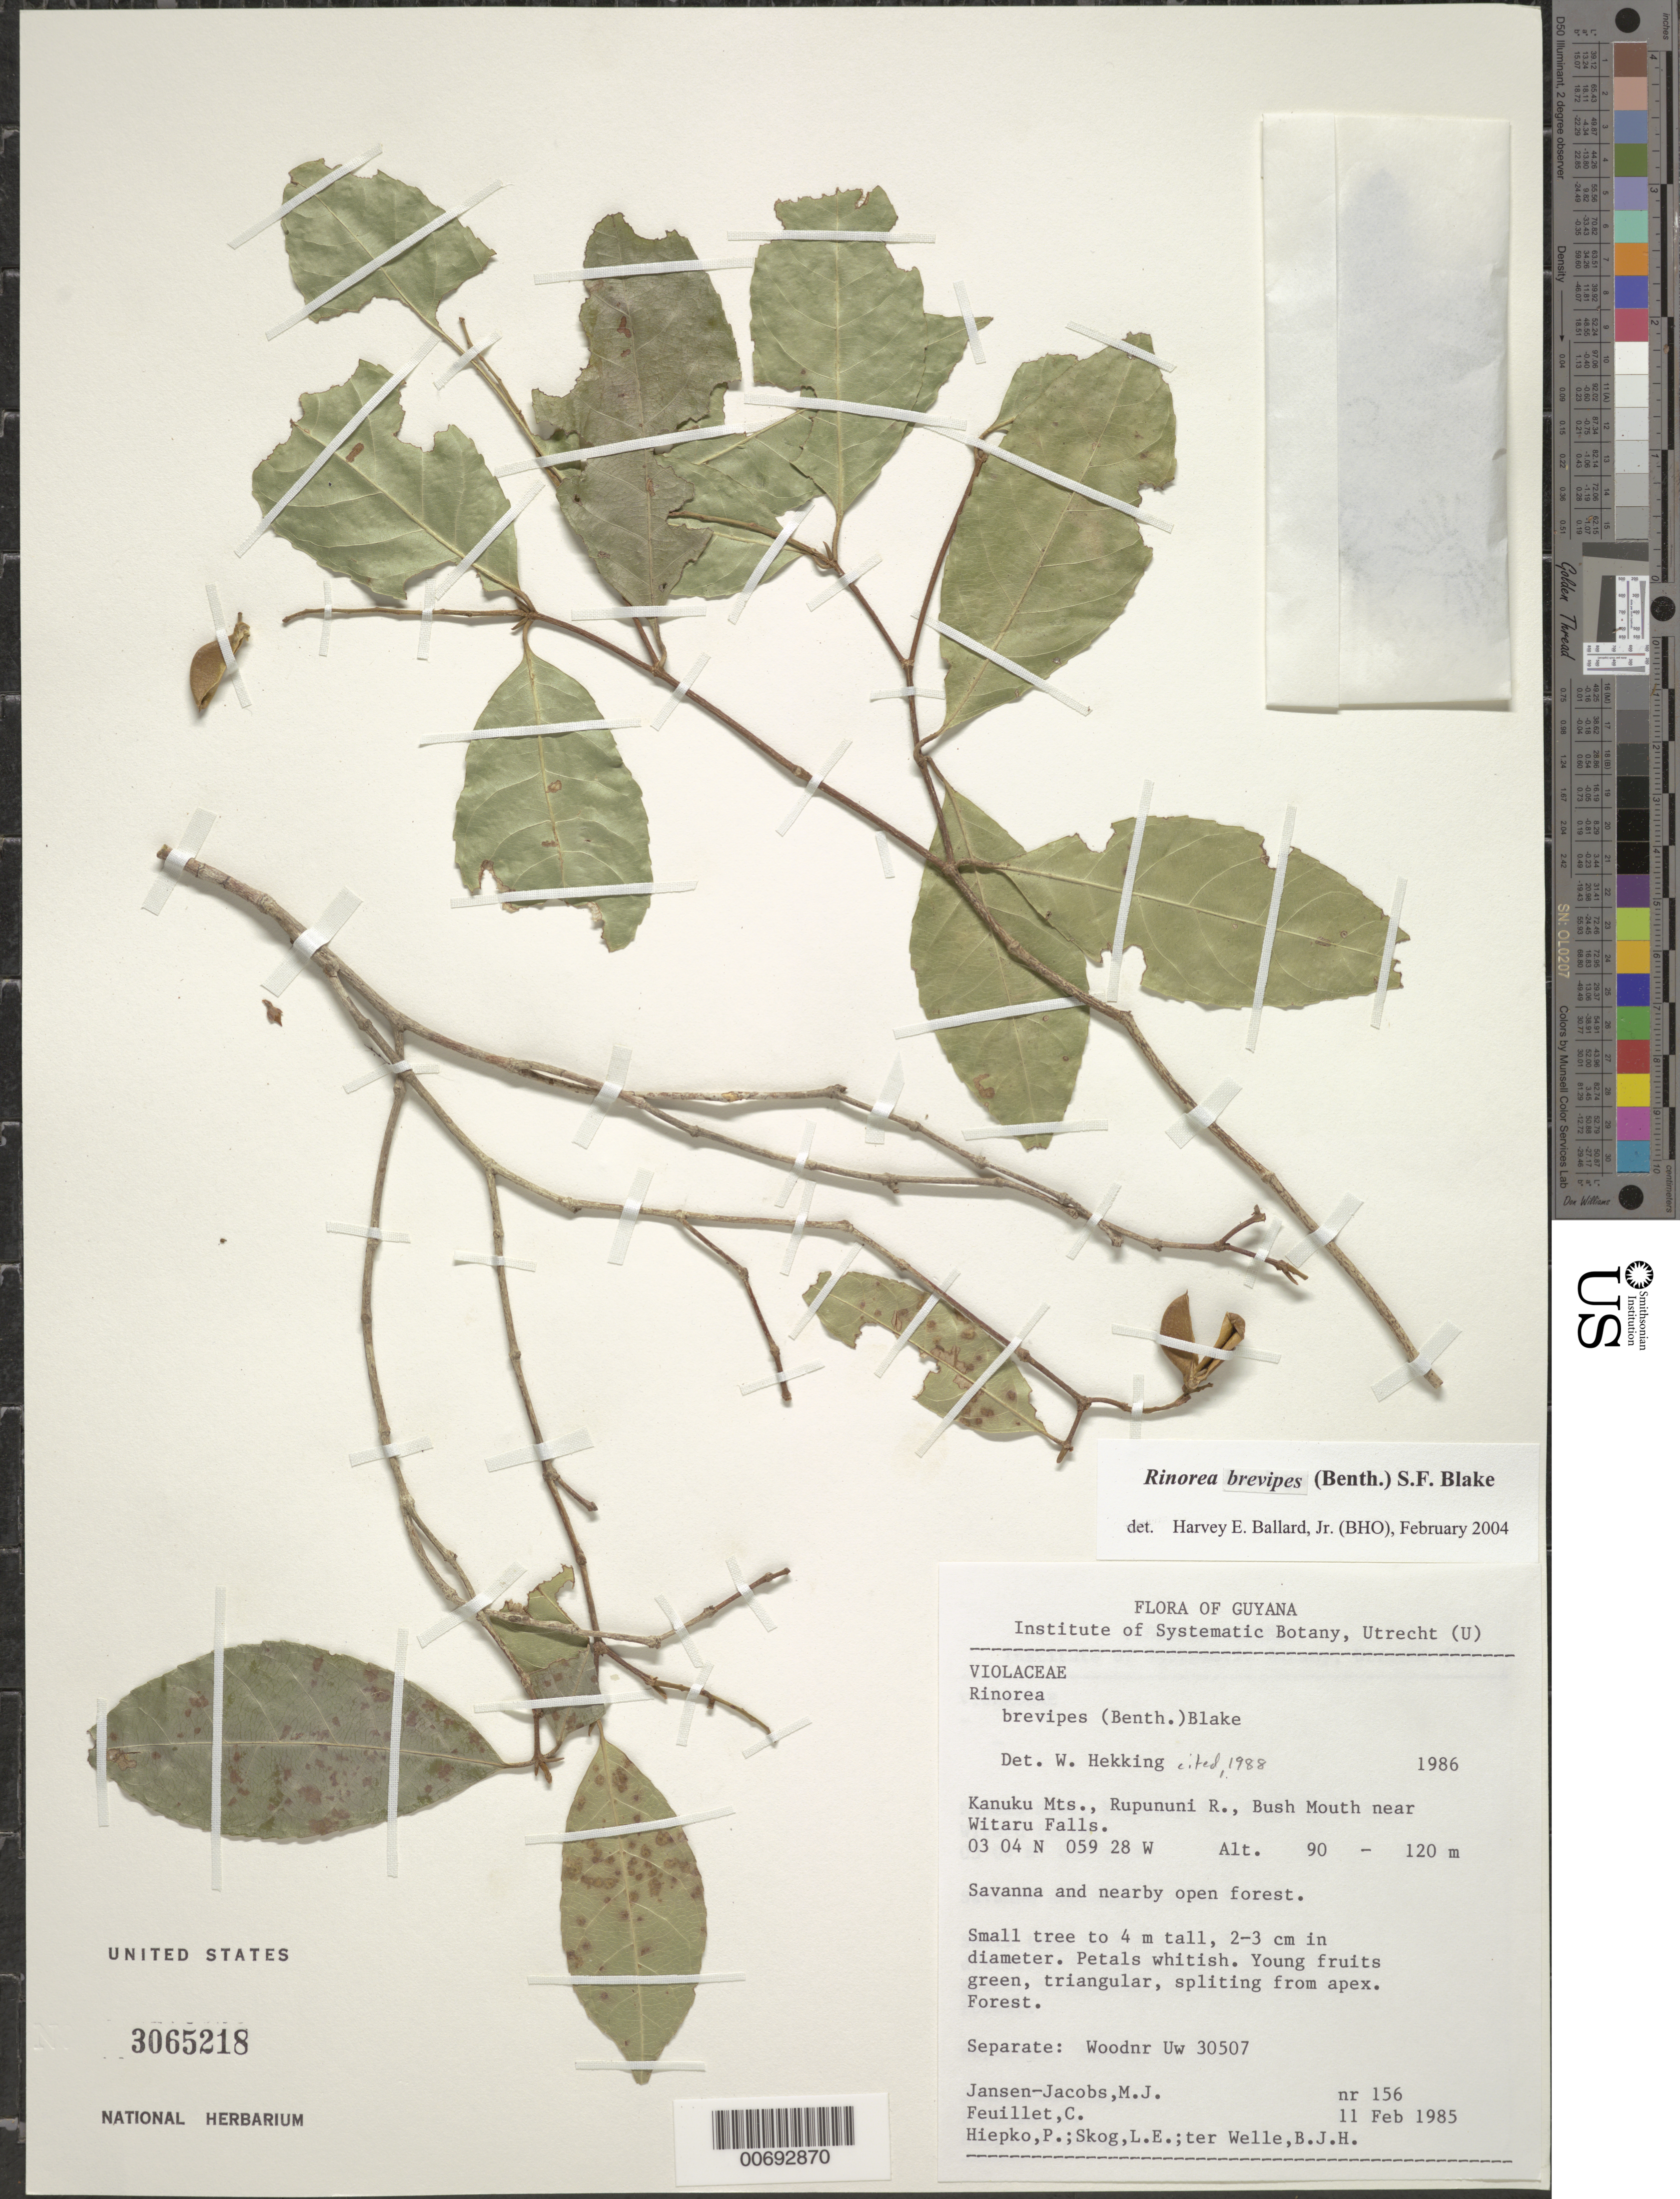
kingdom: Plantae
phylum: Tracheophyta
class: Magnoliopsida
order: Malpighiales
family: Violaceae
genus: Rinorea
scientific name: Rinorea brevipes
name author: (Benth.) S.F. Blake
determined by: Ballard, Harvey E.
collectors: M. J. Jansen-Jacobs, C. Feuillet, P. H. Hiepko, L. E. Skog & B. Welle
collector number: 156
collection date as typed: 11-Feb-85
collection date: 1985-02-11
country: Guyana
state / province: U. Takutu-U. Essequibo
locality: Kanuku Mts., Rupununi R., Bush Mouth near Witaru Falls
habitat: Forest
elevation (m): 90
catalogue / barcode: US 3065218